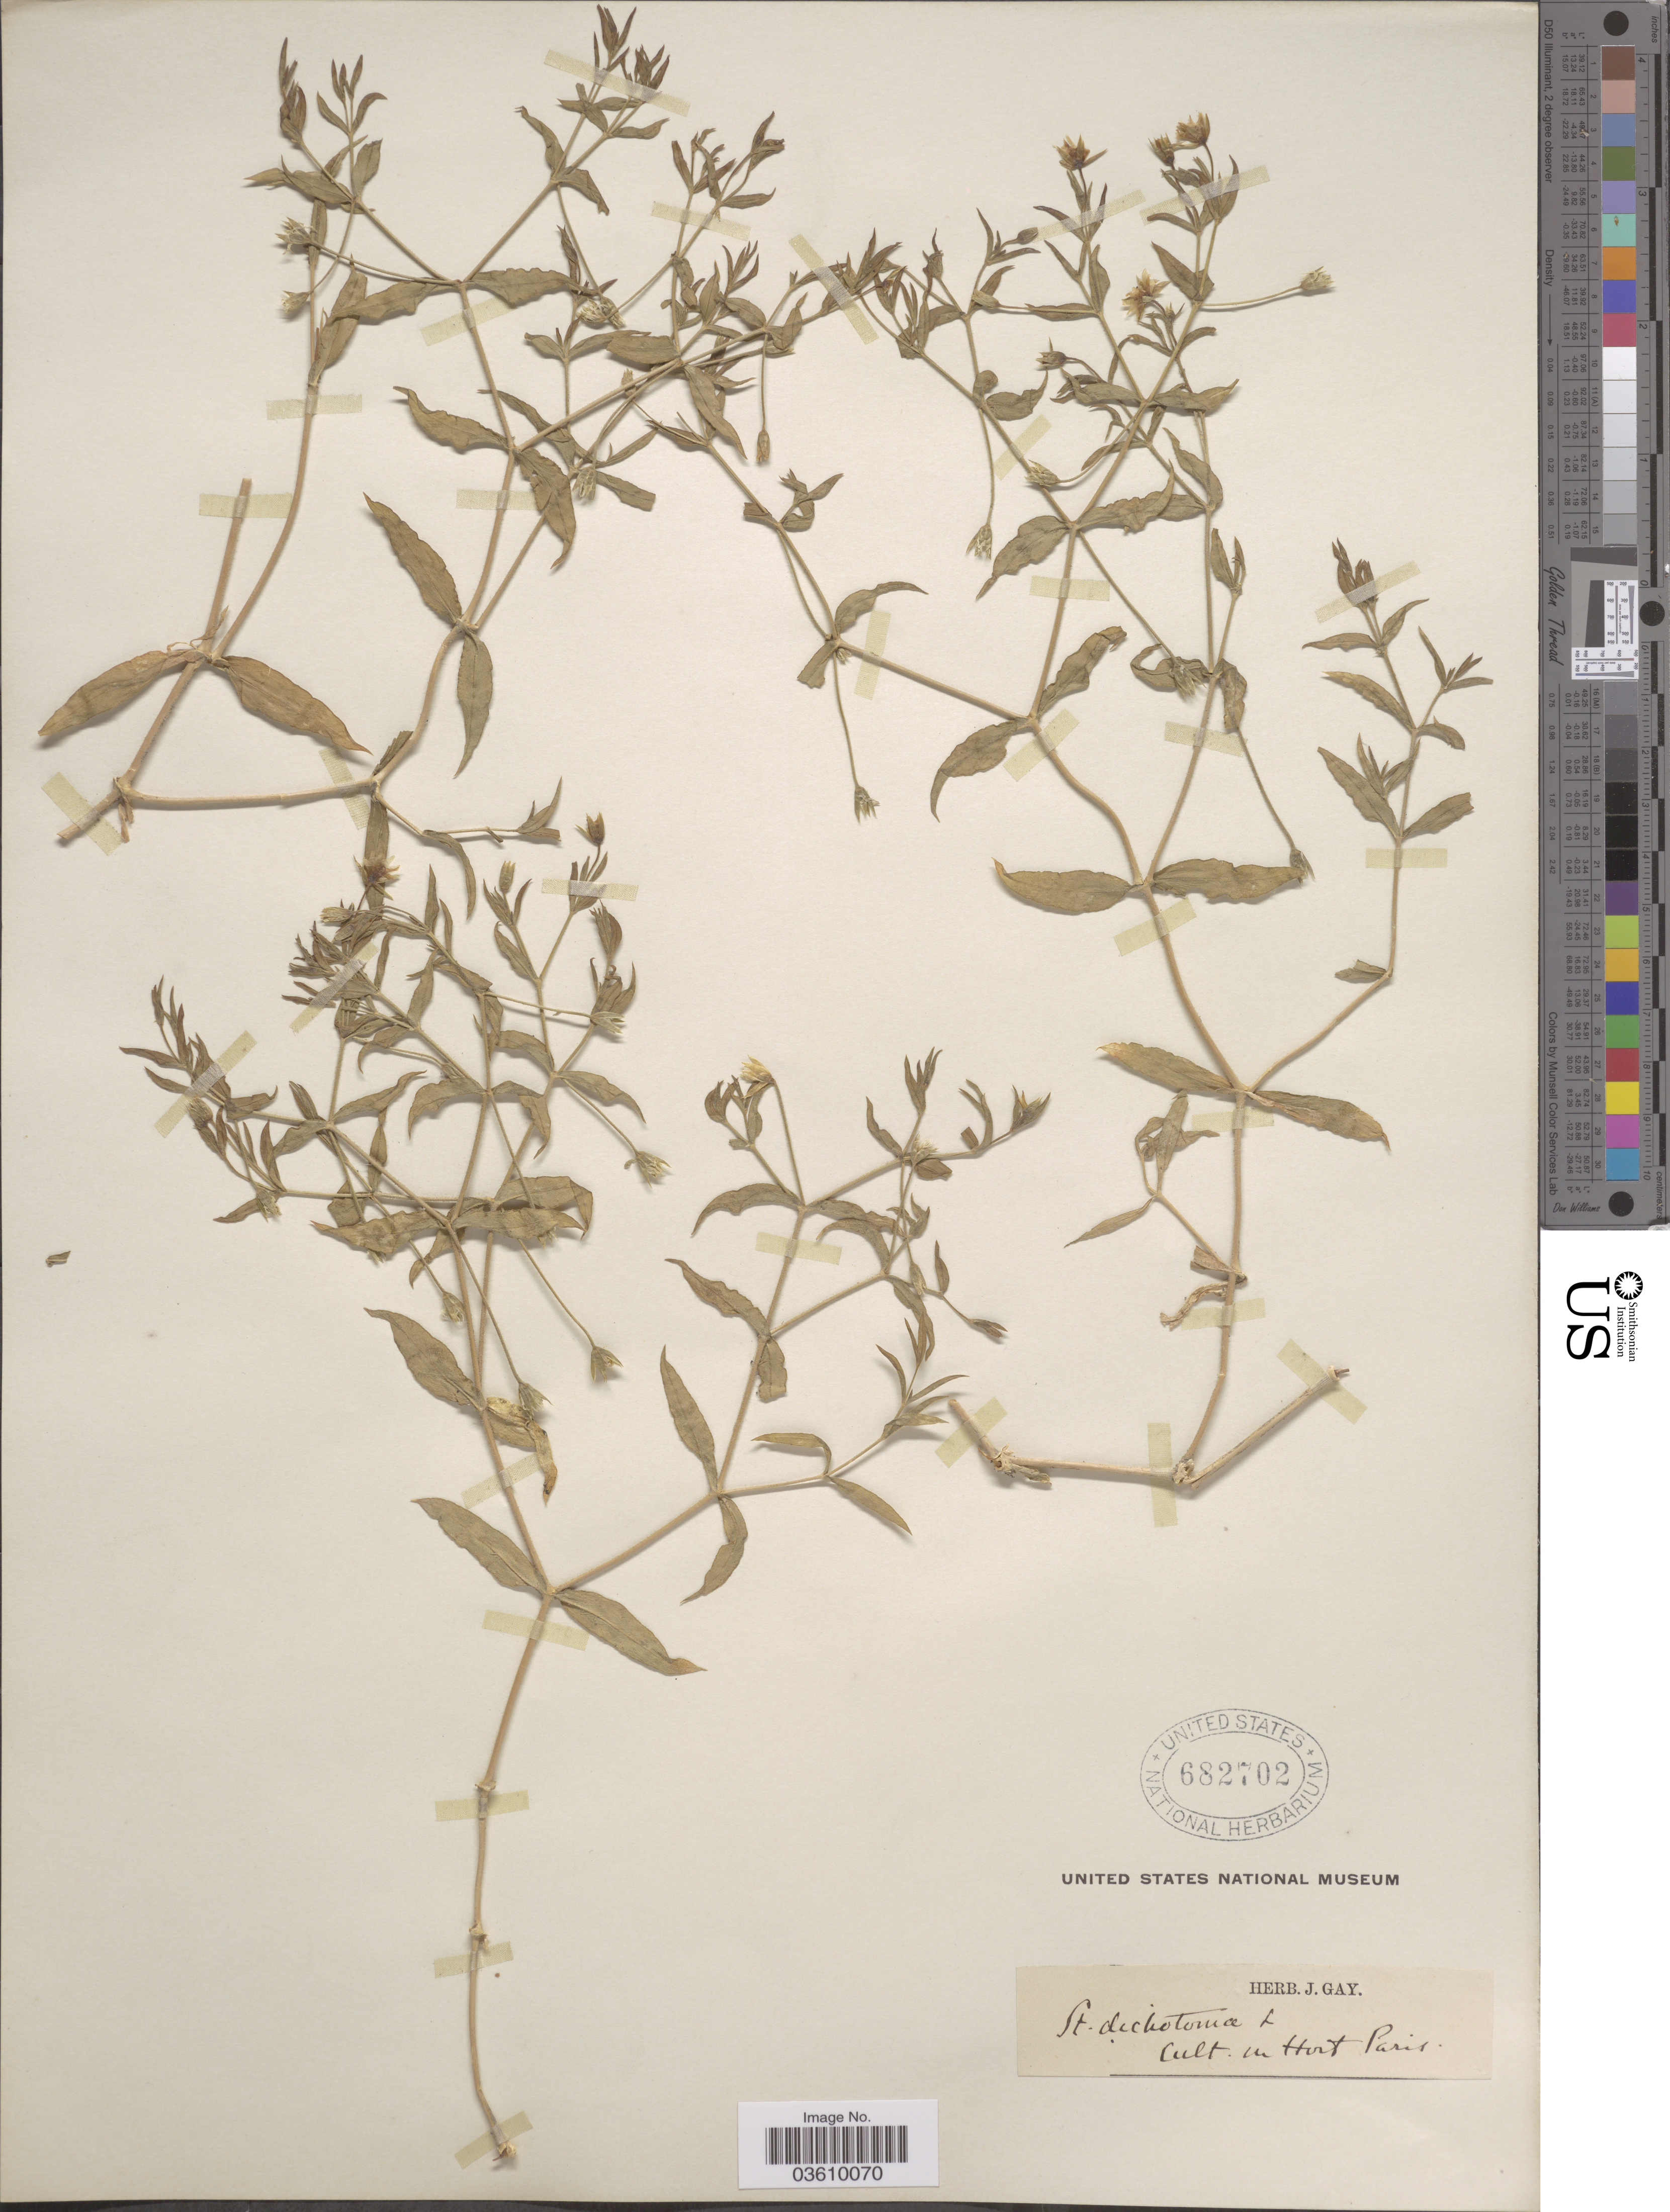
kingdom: Plantae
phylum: Tracheophyta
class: Magnoliopsida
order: Caryophyllales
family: Caryophyllaceae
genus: Stellaria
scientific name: Stellaria dichotoma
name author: L.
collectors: ex herb. J. Gay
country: France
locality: Cult. in Hort Paris.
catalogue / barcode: US 682702